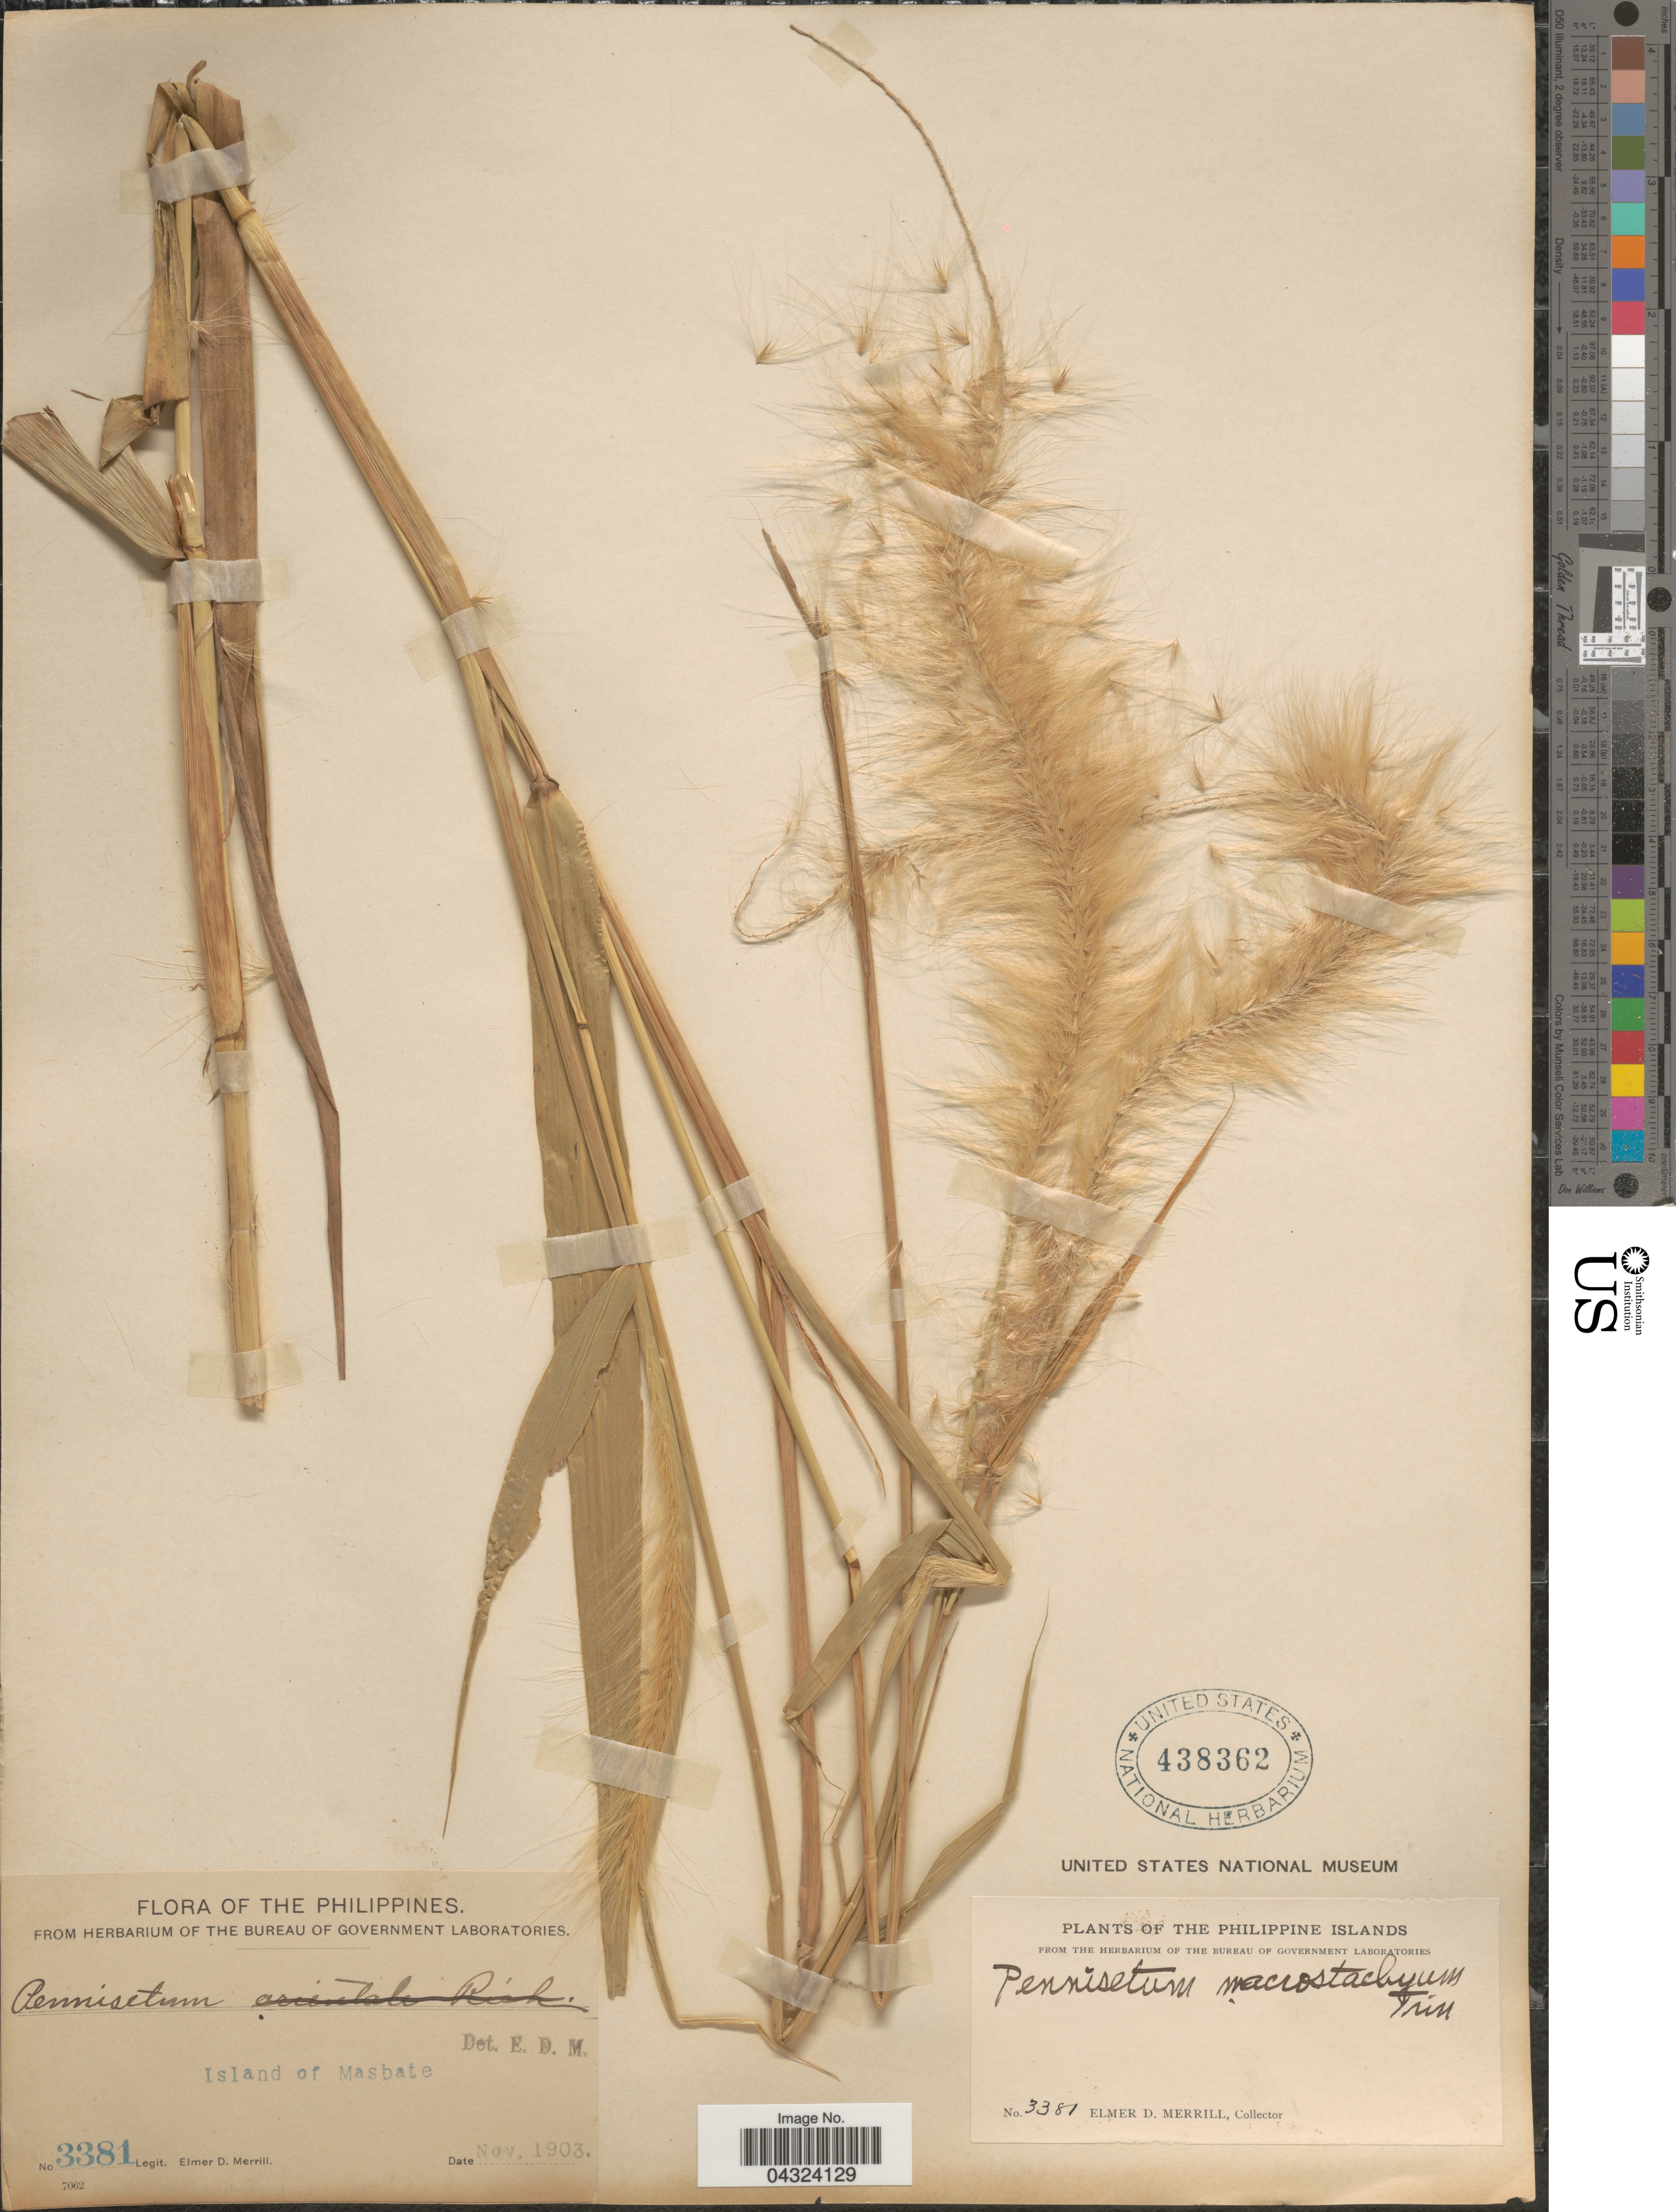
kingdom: Plantae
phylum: Tracheophyta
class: Liliopsida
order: Poales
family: Poaceae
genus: Cenchrus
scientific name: Cenchrus elegans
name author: (Hassk.) Veldkamp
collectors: E. D. Merrill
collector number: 3381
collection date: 1903-11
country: Philippines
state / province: Bicol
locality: Island of Masbate.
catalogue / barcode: US 438362